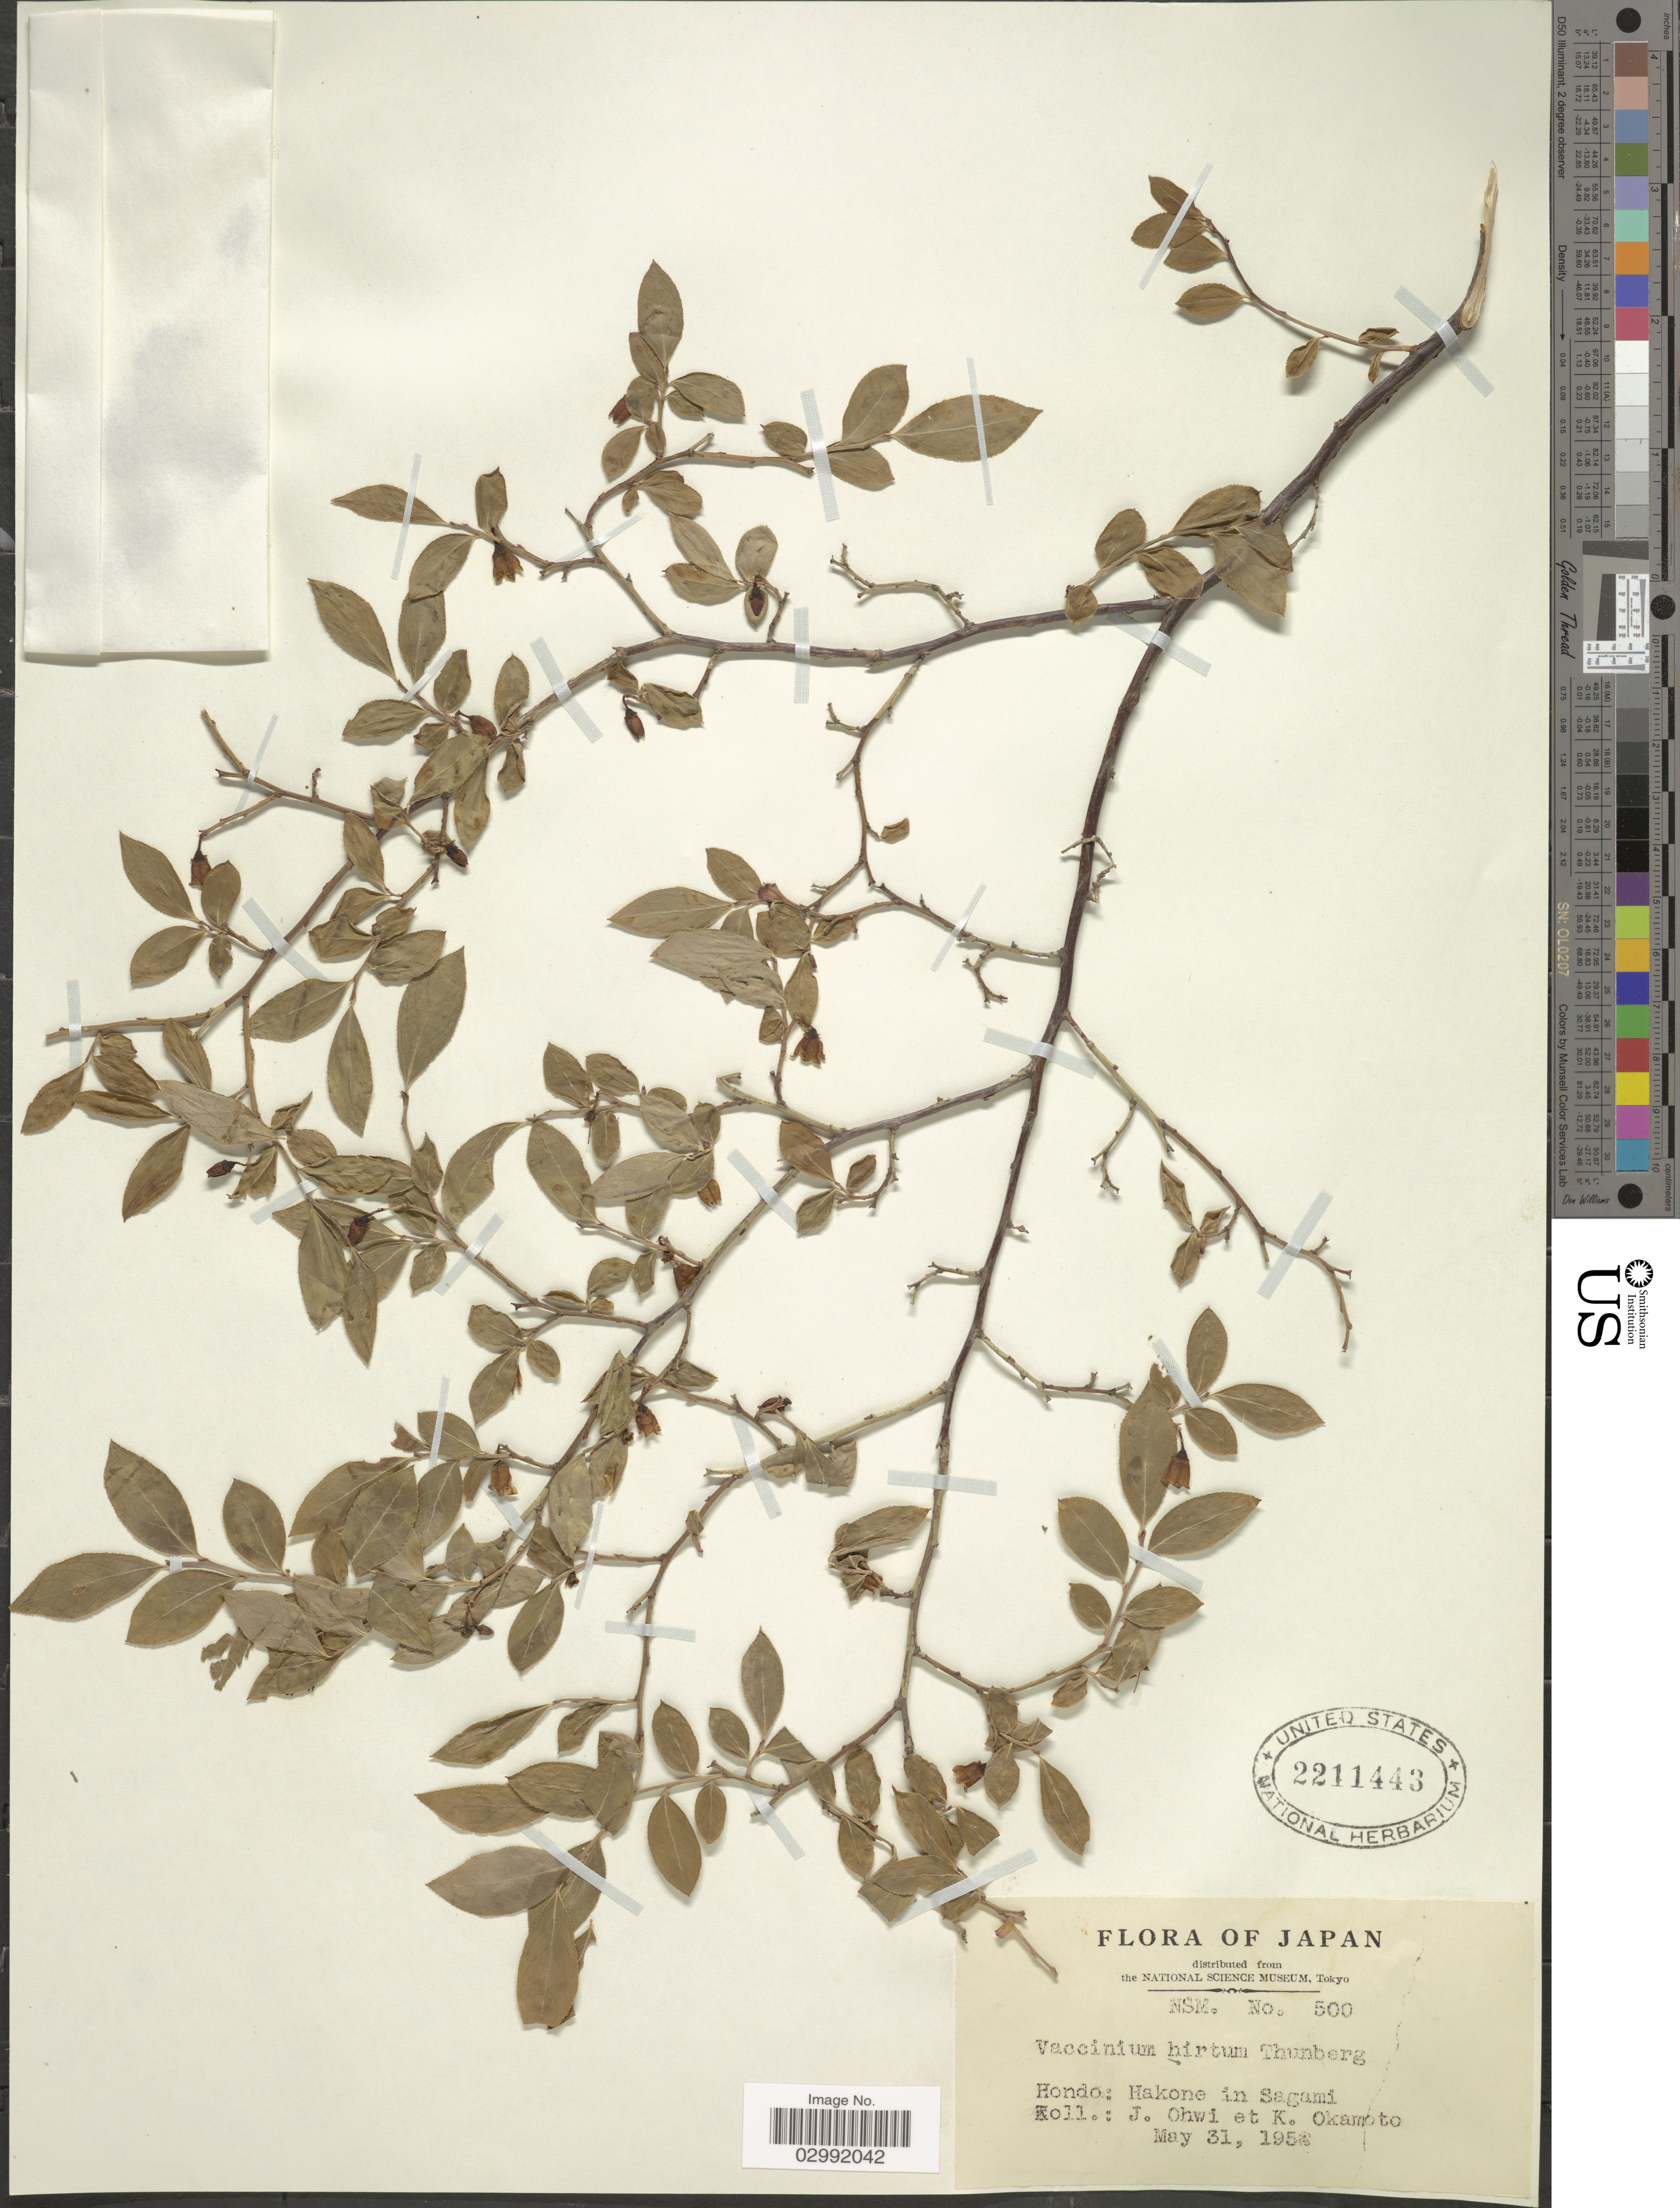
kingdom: Plantae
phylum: Tracheophyta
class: Magnoliopsida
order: Ericales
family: Ericaceae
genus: Vaccinium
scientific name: Vaccinium hirtum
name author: Thunb.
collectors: J. Ohwi & K. Okamoto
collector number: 500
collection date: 1952-05-31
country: Japan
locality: Hondo: Hakone in Sagami.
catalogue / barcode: US 2211443